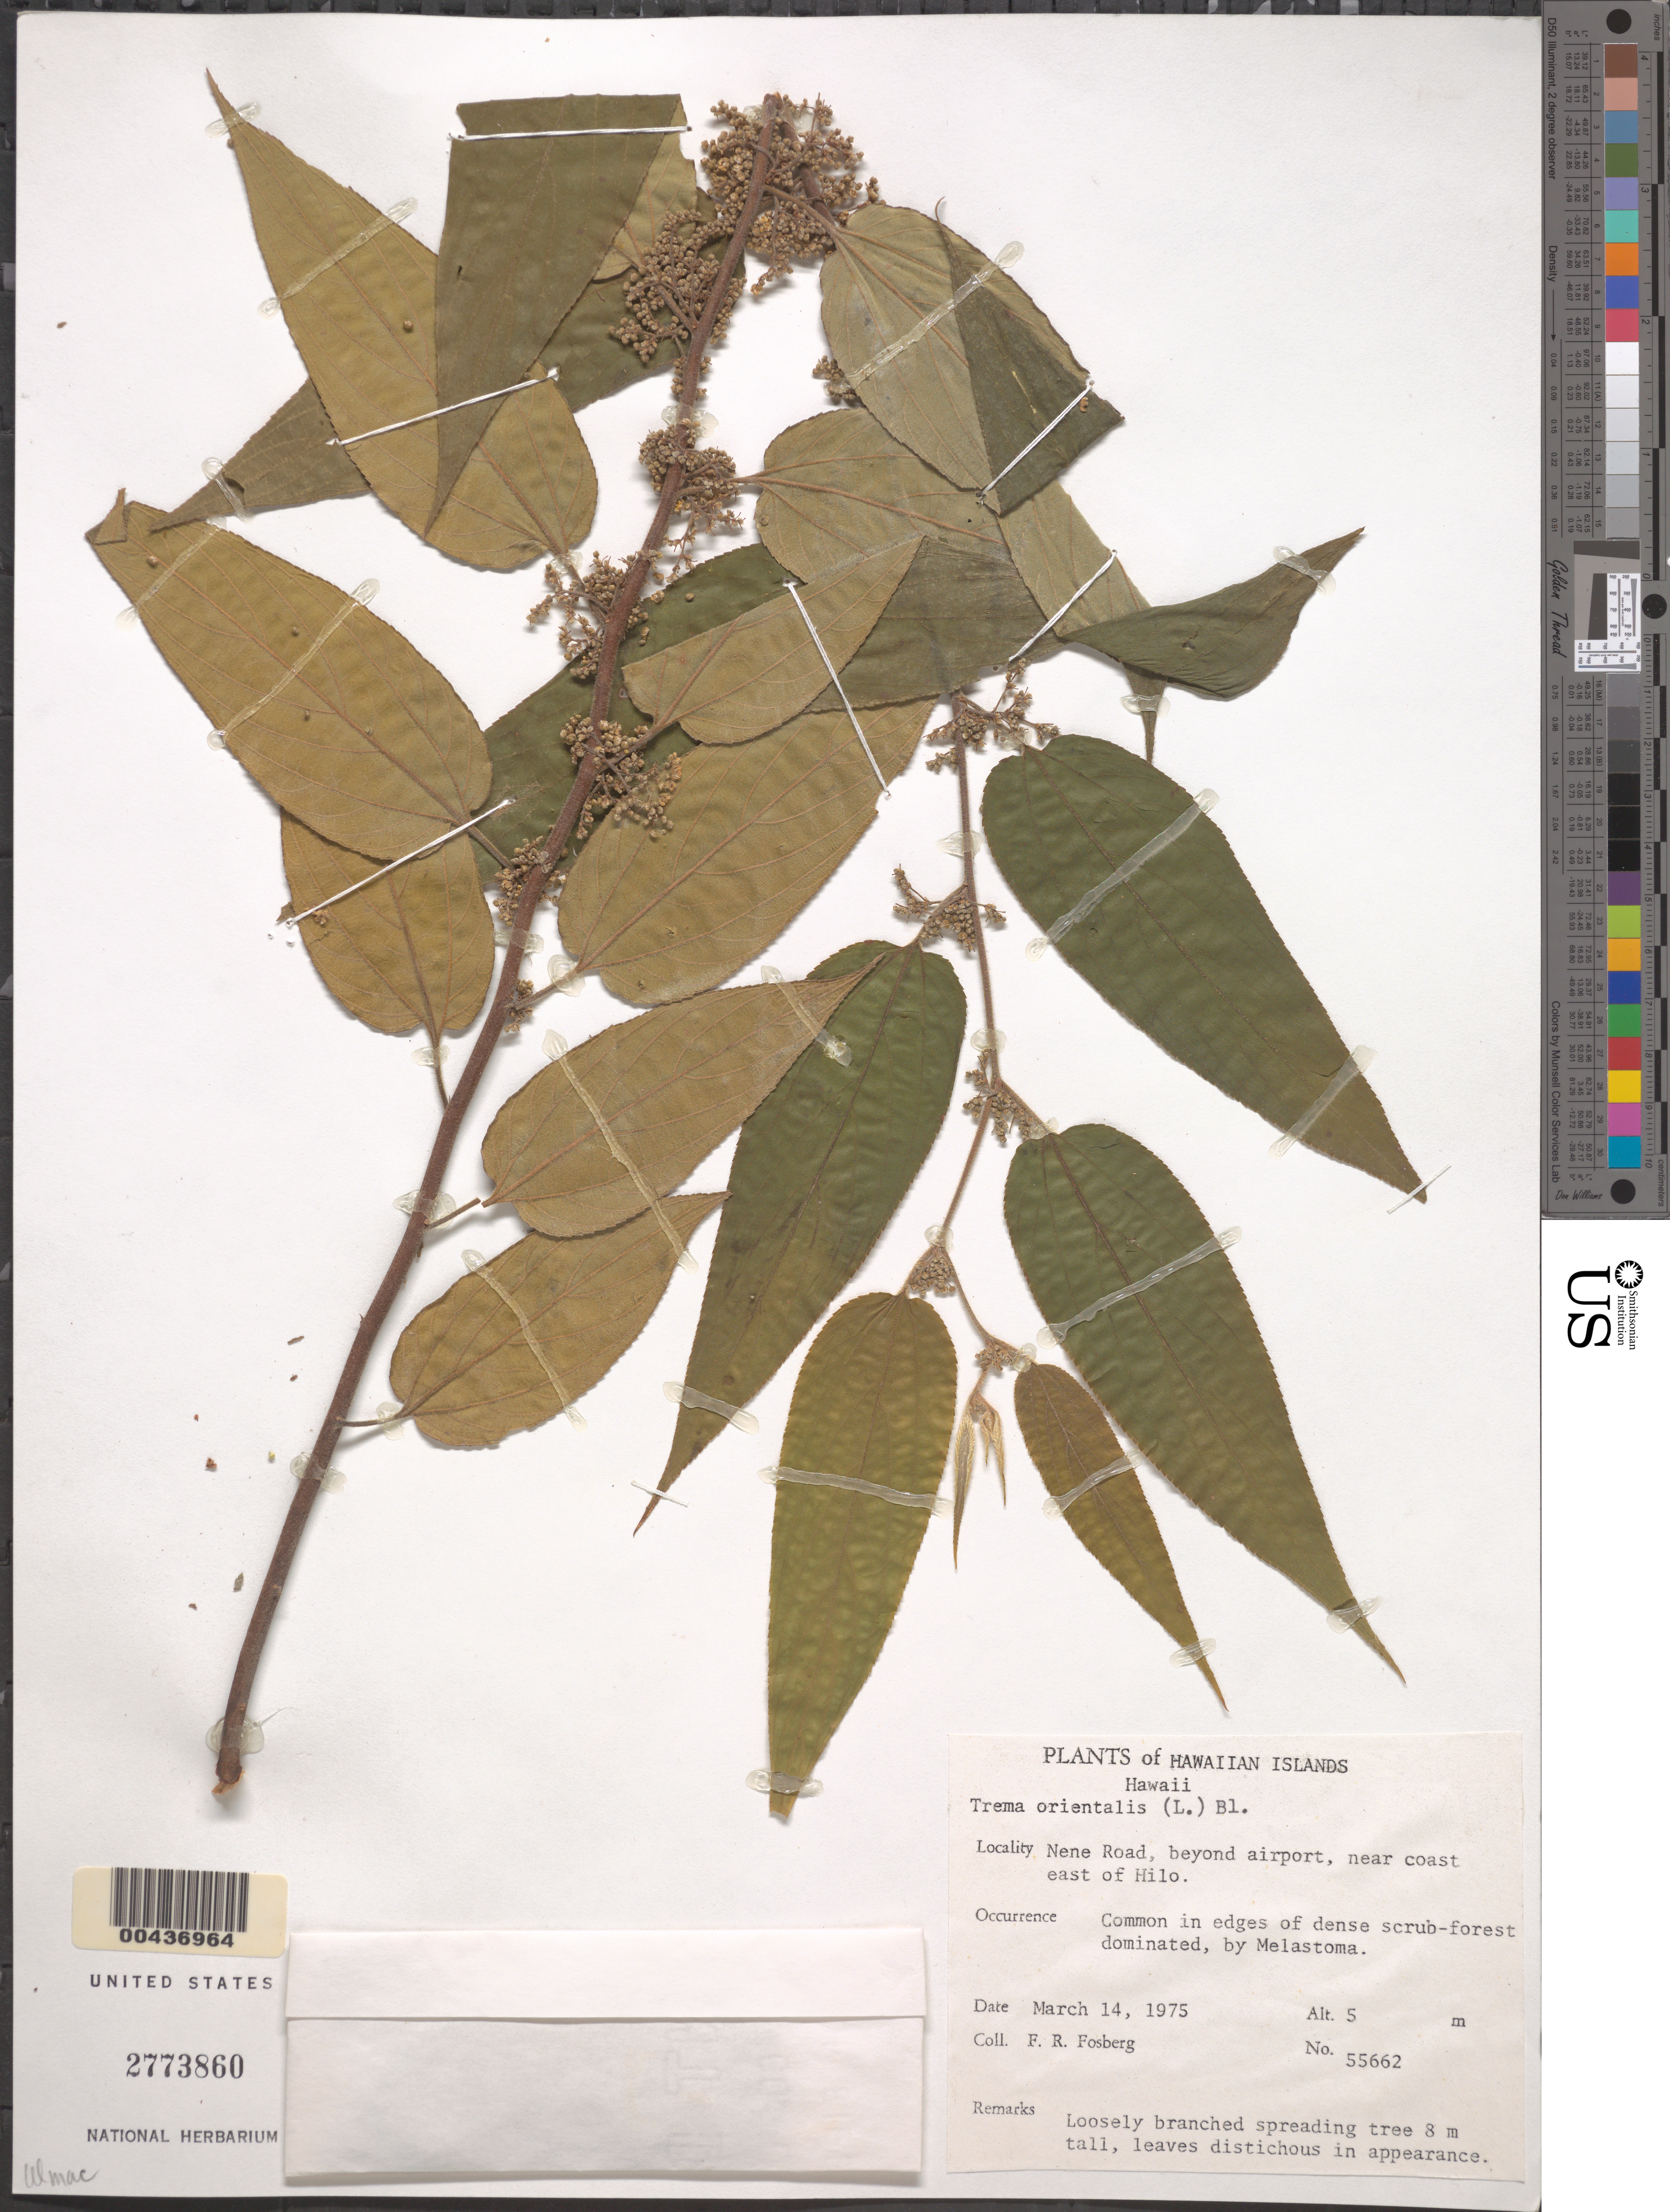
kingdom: Plantae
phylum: Tracheophyta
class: Magnoliopsida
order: Rosales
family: Cannabaceae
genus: Trema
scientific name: Trema orientale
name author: (L.) Blume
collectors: F. R. Fosberg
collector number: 55662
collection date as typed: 14 Mar 1975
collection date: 1975-03-14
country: United States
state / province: Hawaii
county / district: Hawaii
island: Hawaii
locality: Nene Road, beyond airport, near coast E of Hilo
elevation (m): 5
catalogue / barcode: US 2773860